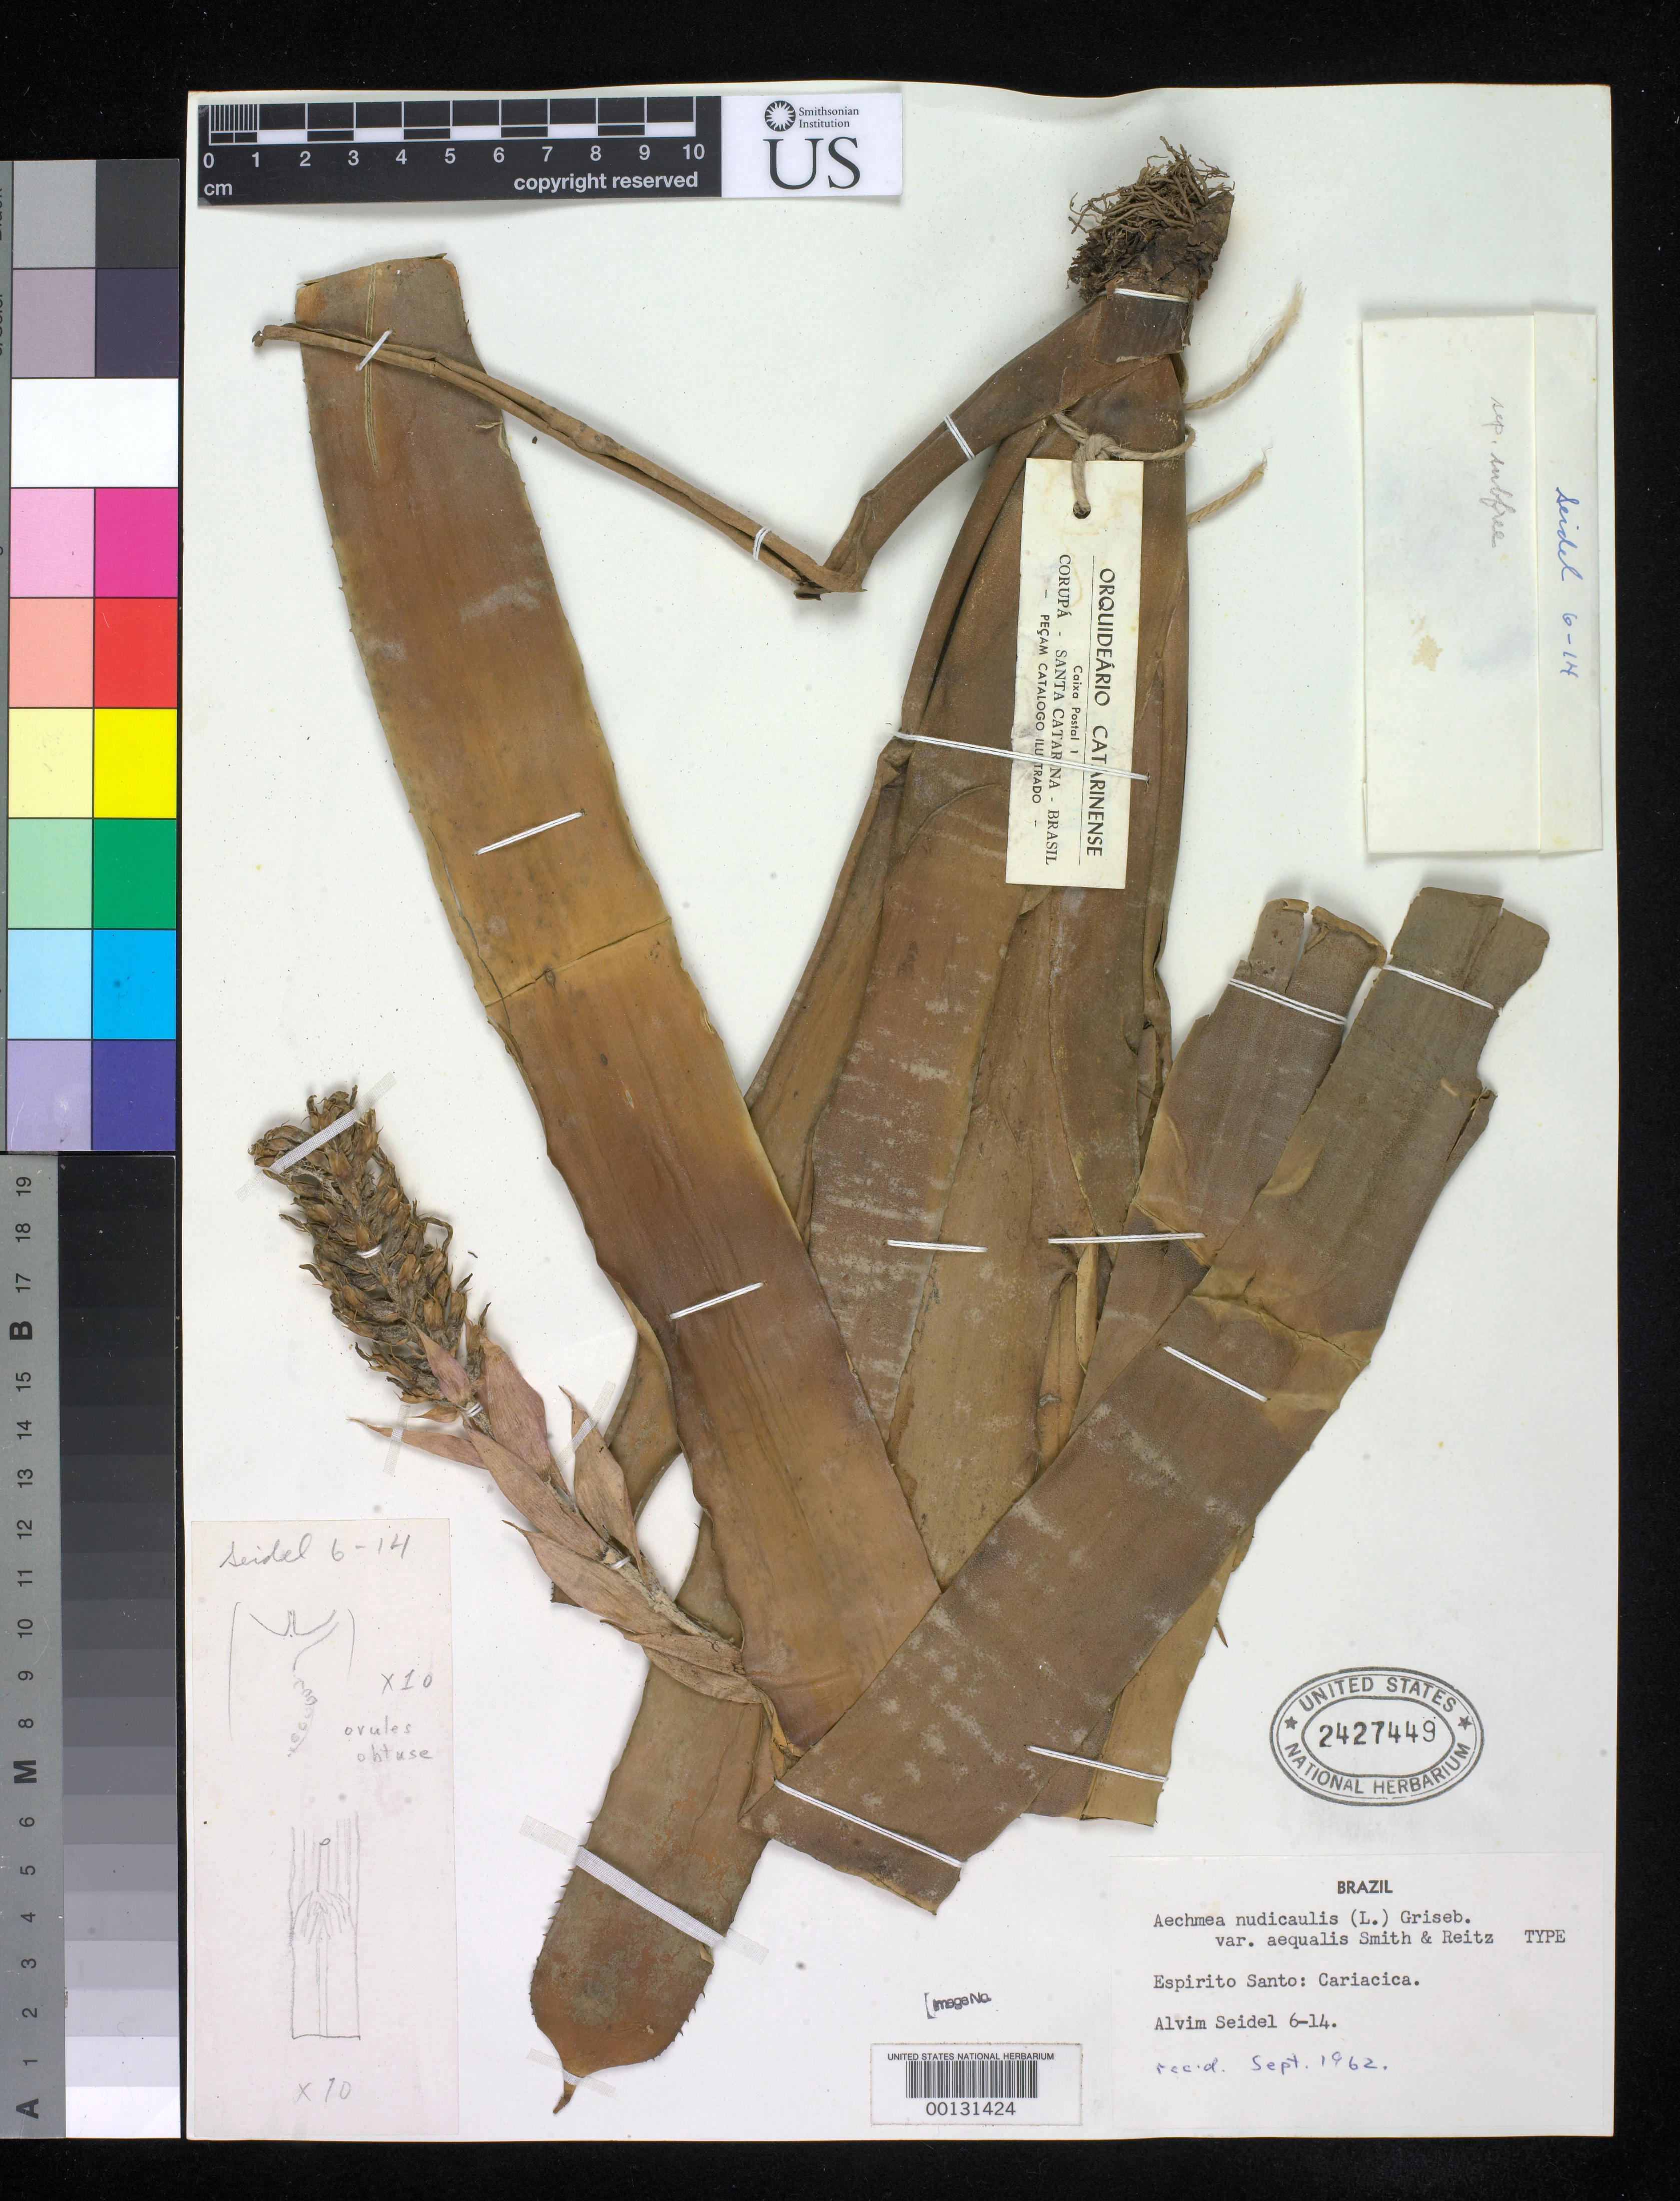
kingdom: Plantae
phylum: Tracheophyta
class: Liliopsida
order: Poales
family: Bromeliaceae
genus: Aechmea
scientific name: Aechmea nudicaulis var. aequalis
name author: L.B. Sm. & Reitz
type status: Holotype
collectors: A. Seidel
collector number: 6-14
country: Brazil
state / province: Espírito Santo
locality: Cariacica.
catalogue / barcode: US 2427449